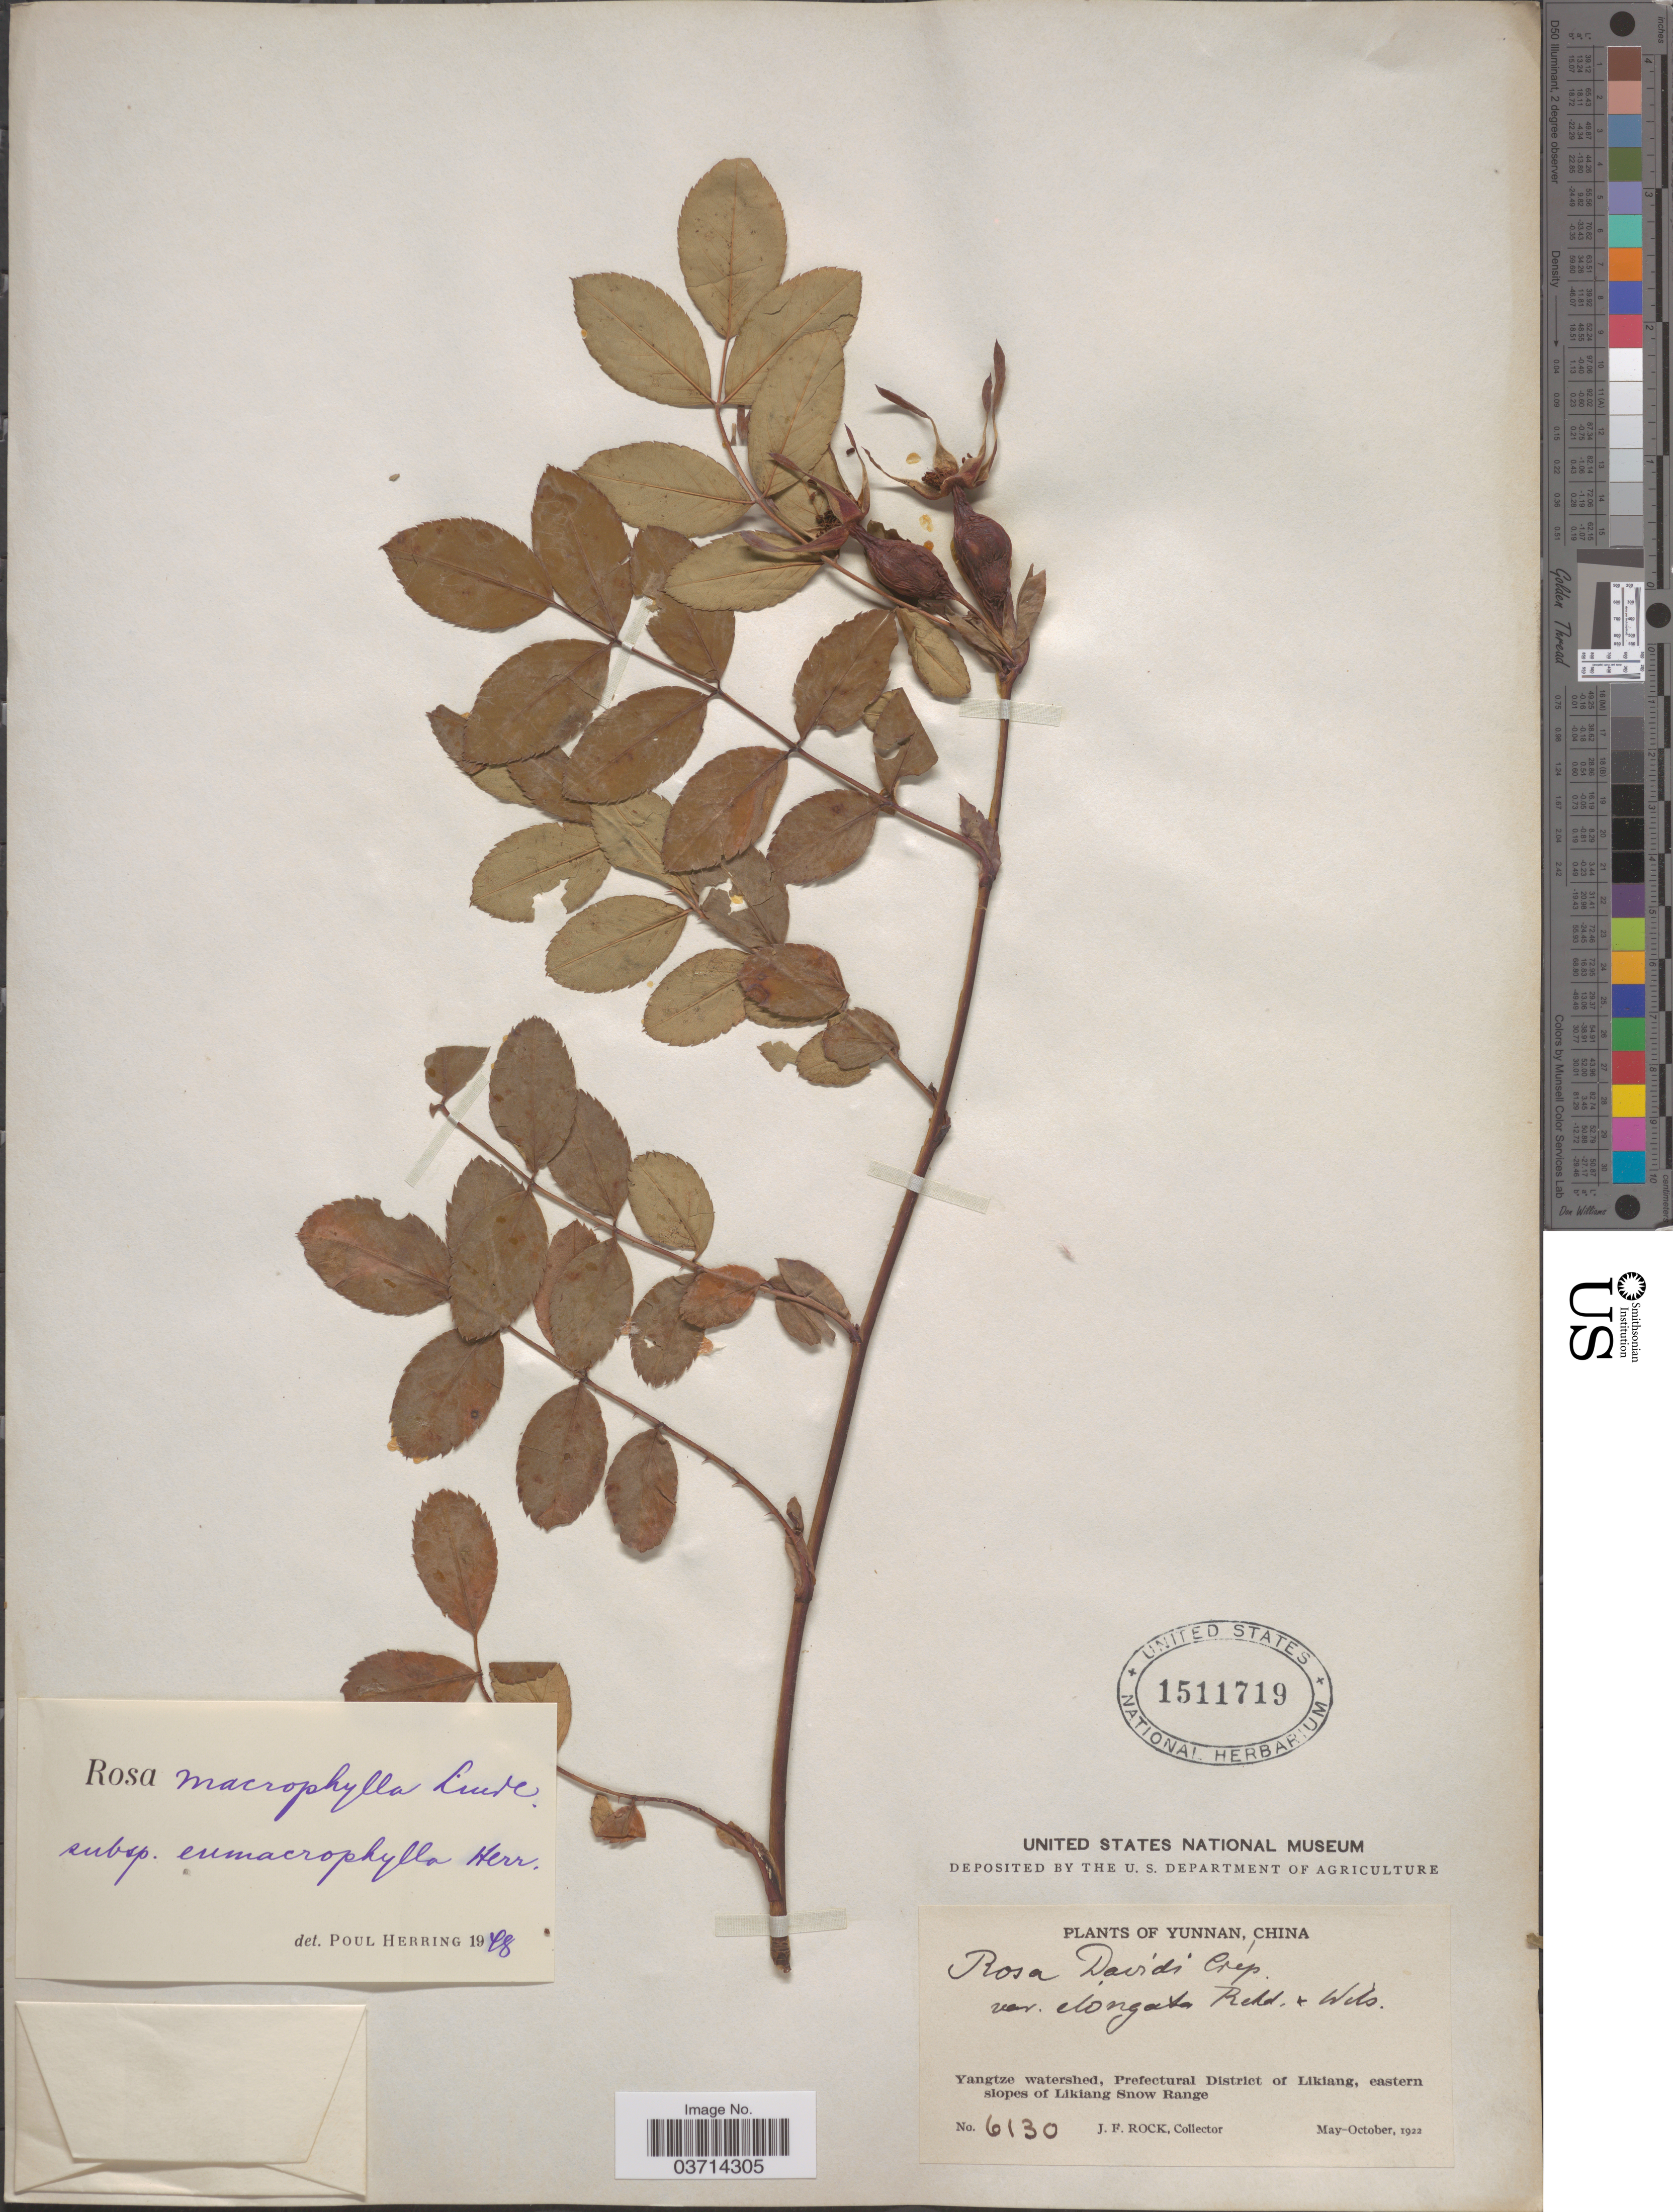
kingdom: Plantae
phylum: Tracheophyta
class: Magnoliopsida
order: Rosales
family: Rosaceae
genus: Rosa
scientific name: Rosa macrophylla var. macrophylla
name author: Lindl.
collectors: J. Rock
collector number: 6130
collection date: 1922-05/1922-10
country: China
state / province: Yunnan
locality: Yangtze watershed, Prefectural District of Likiang, eastern slopes of Likiang Snow Range.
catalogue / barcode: US 1511719